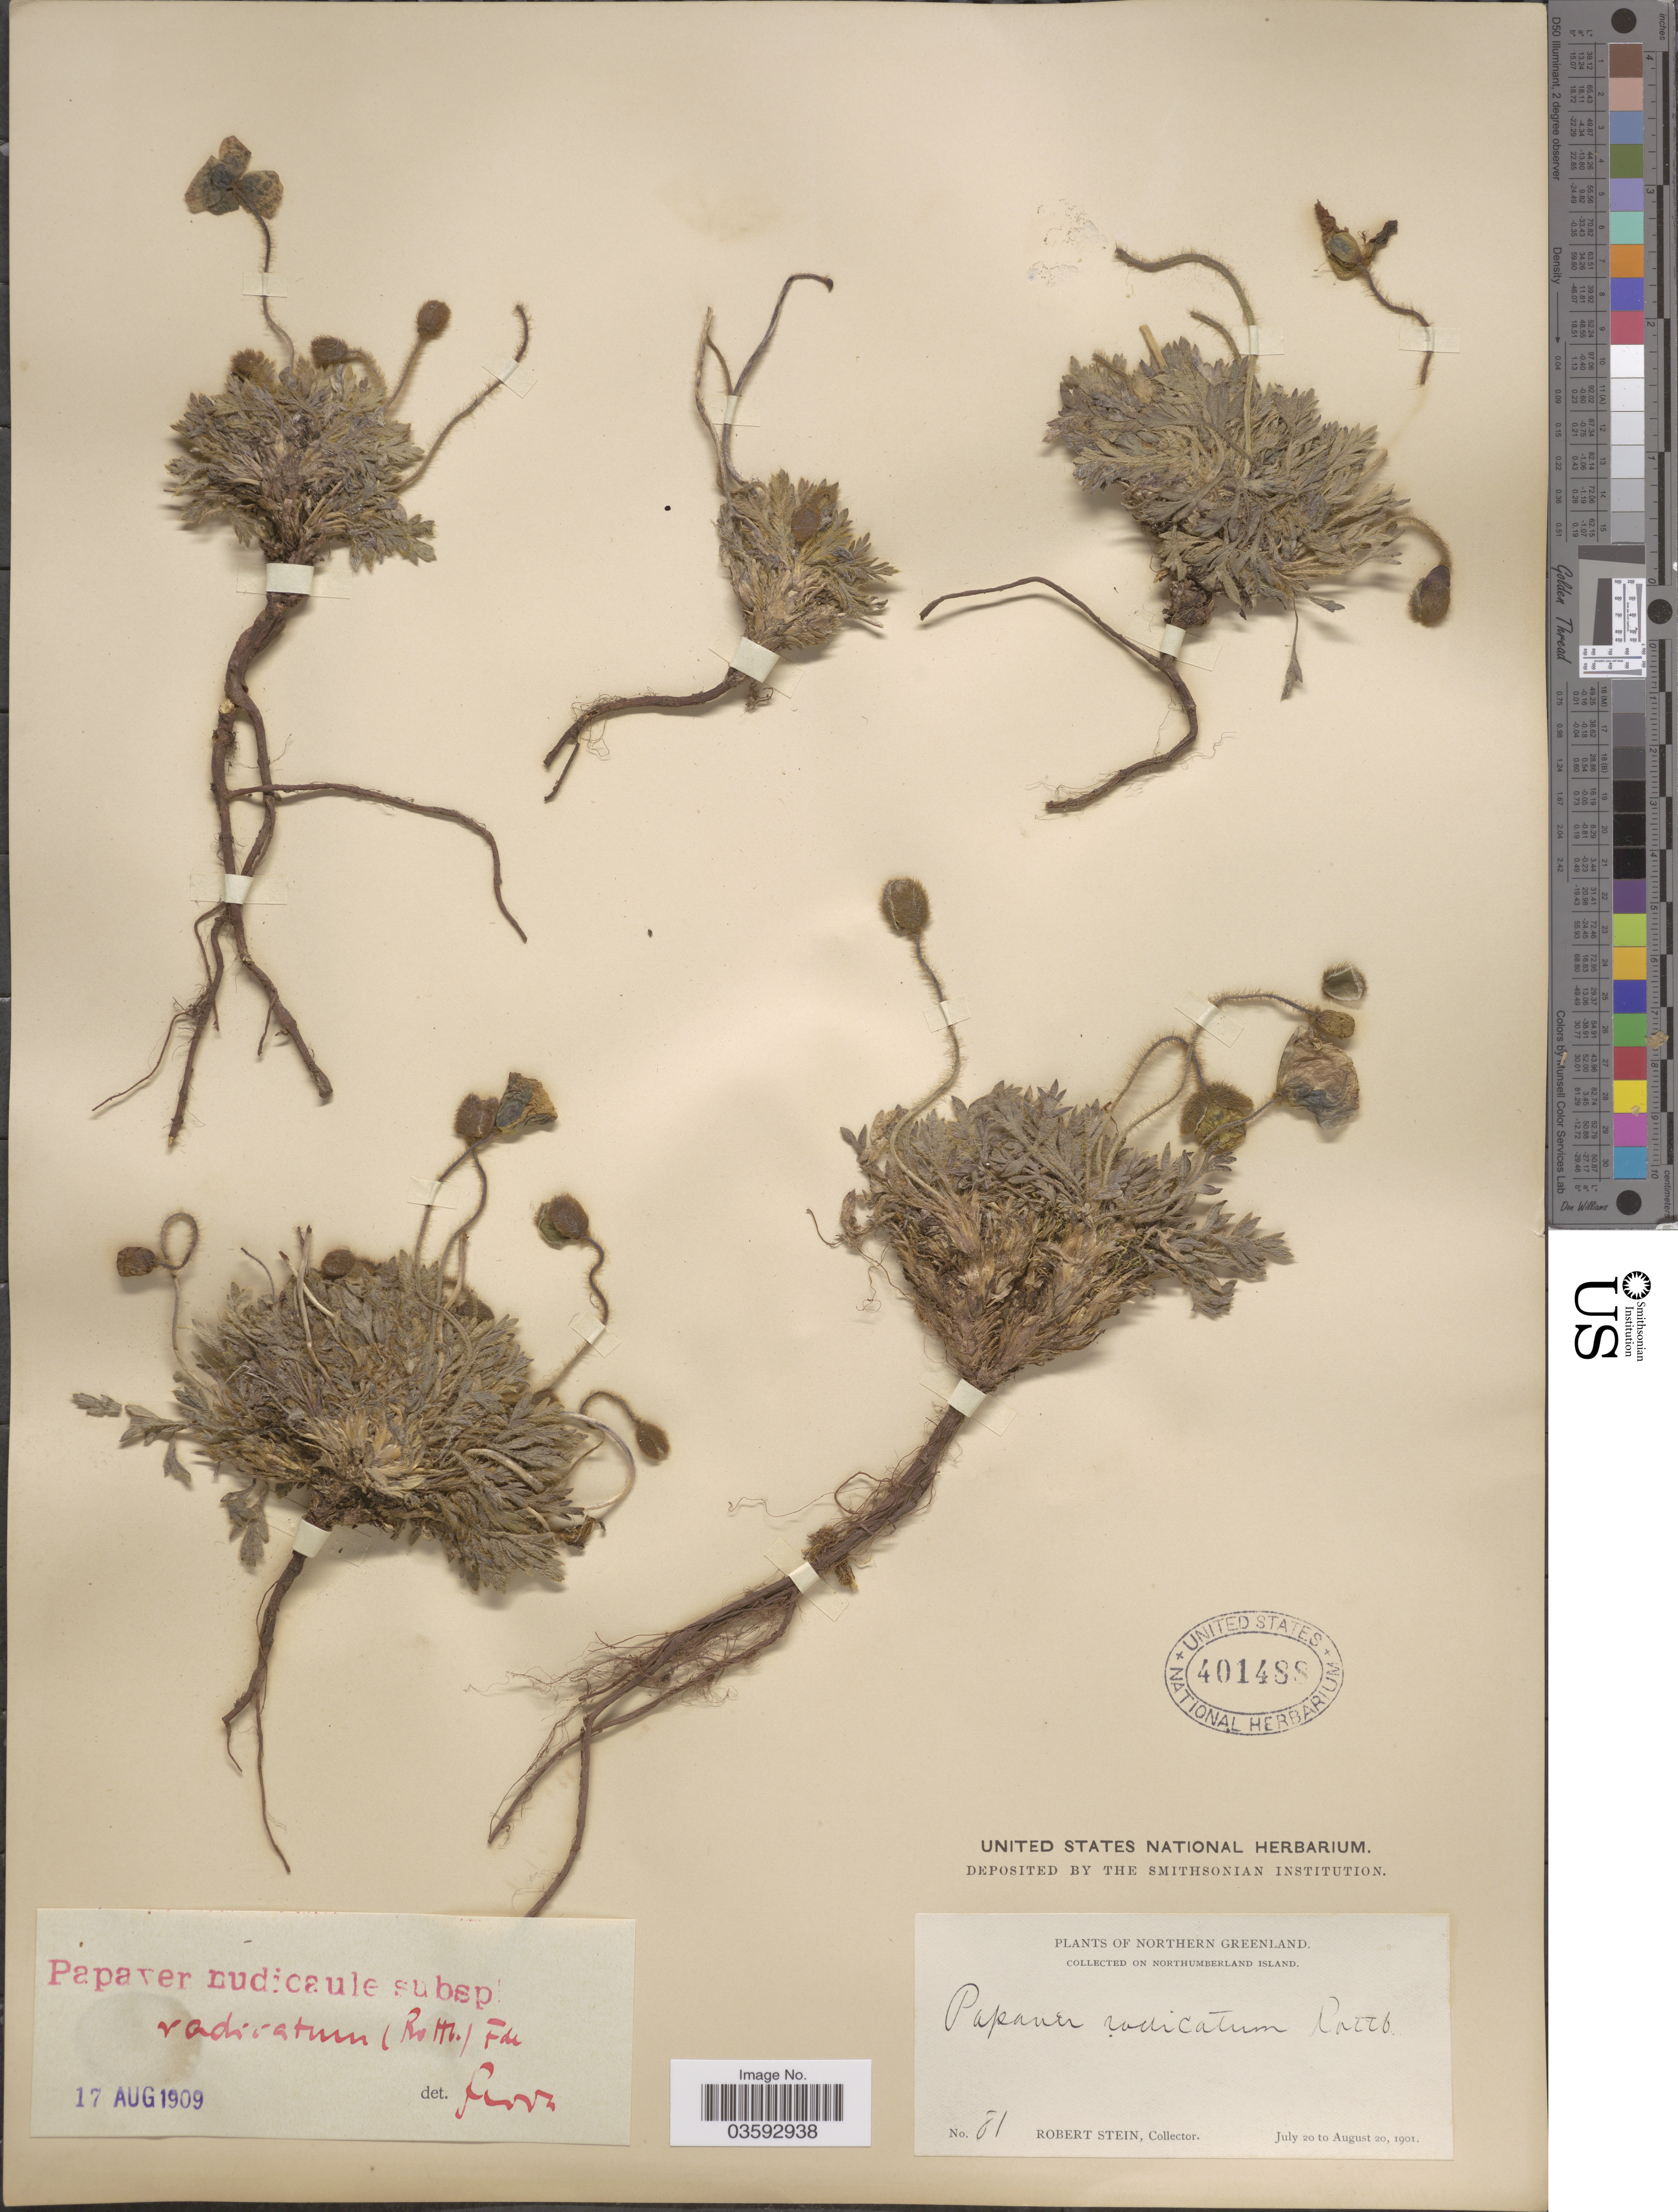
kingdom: Plantae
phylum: Tracheophyta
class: Magnoliopsida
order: Ranunculales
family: Papaveraceae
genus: Papaver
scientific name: Papaver nudicaule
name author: L.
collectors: R. Stein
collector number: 81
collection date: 1901-07-20/1901-08-20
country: Greenland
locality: Northern Greenland. Northumberland Island.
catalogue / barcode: US 401488